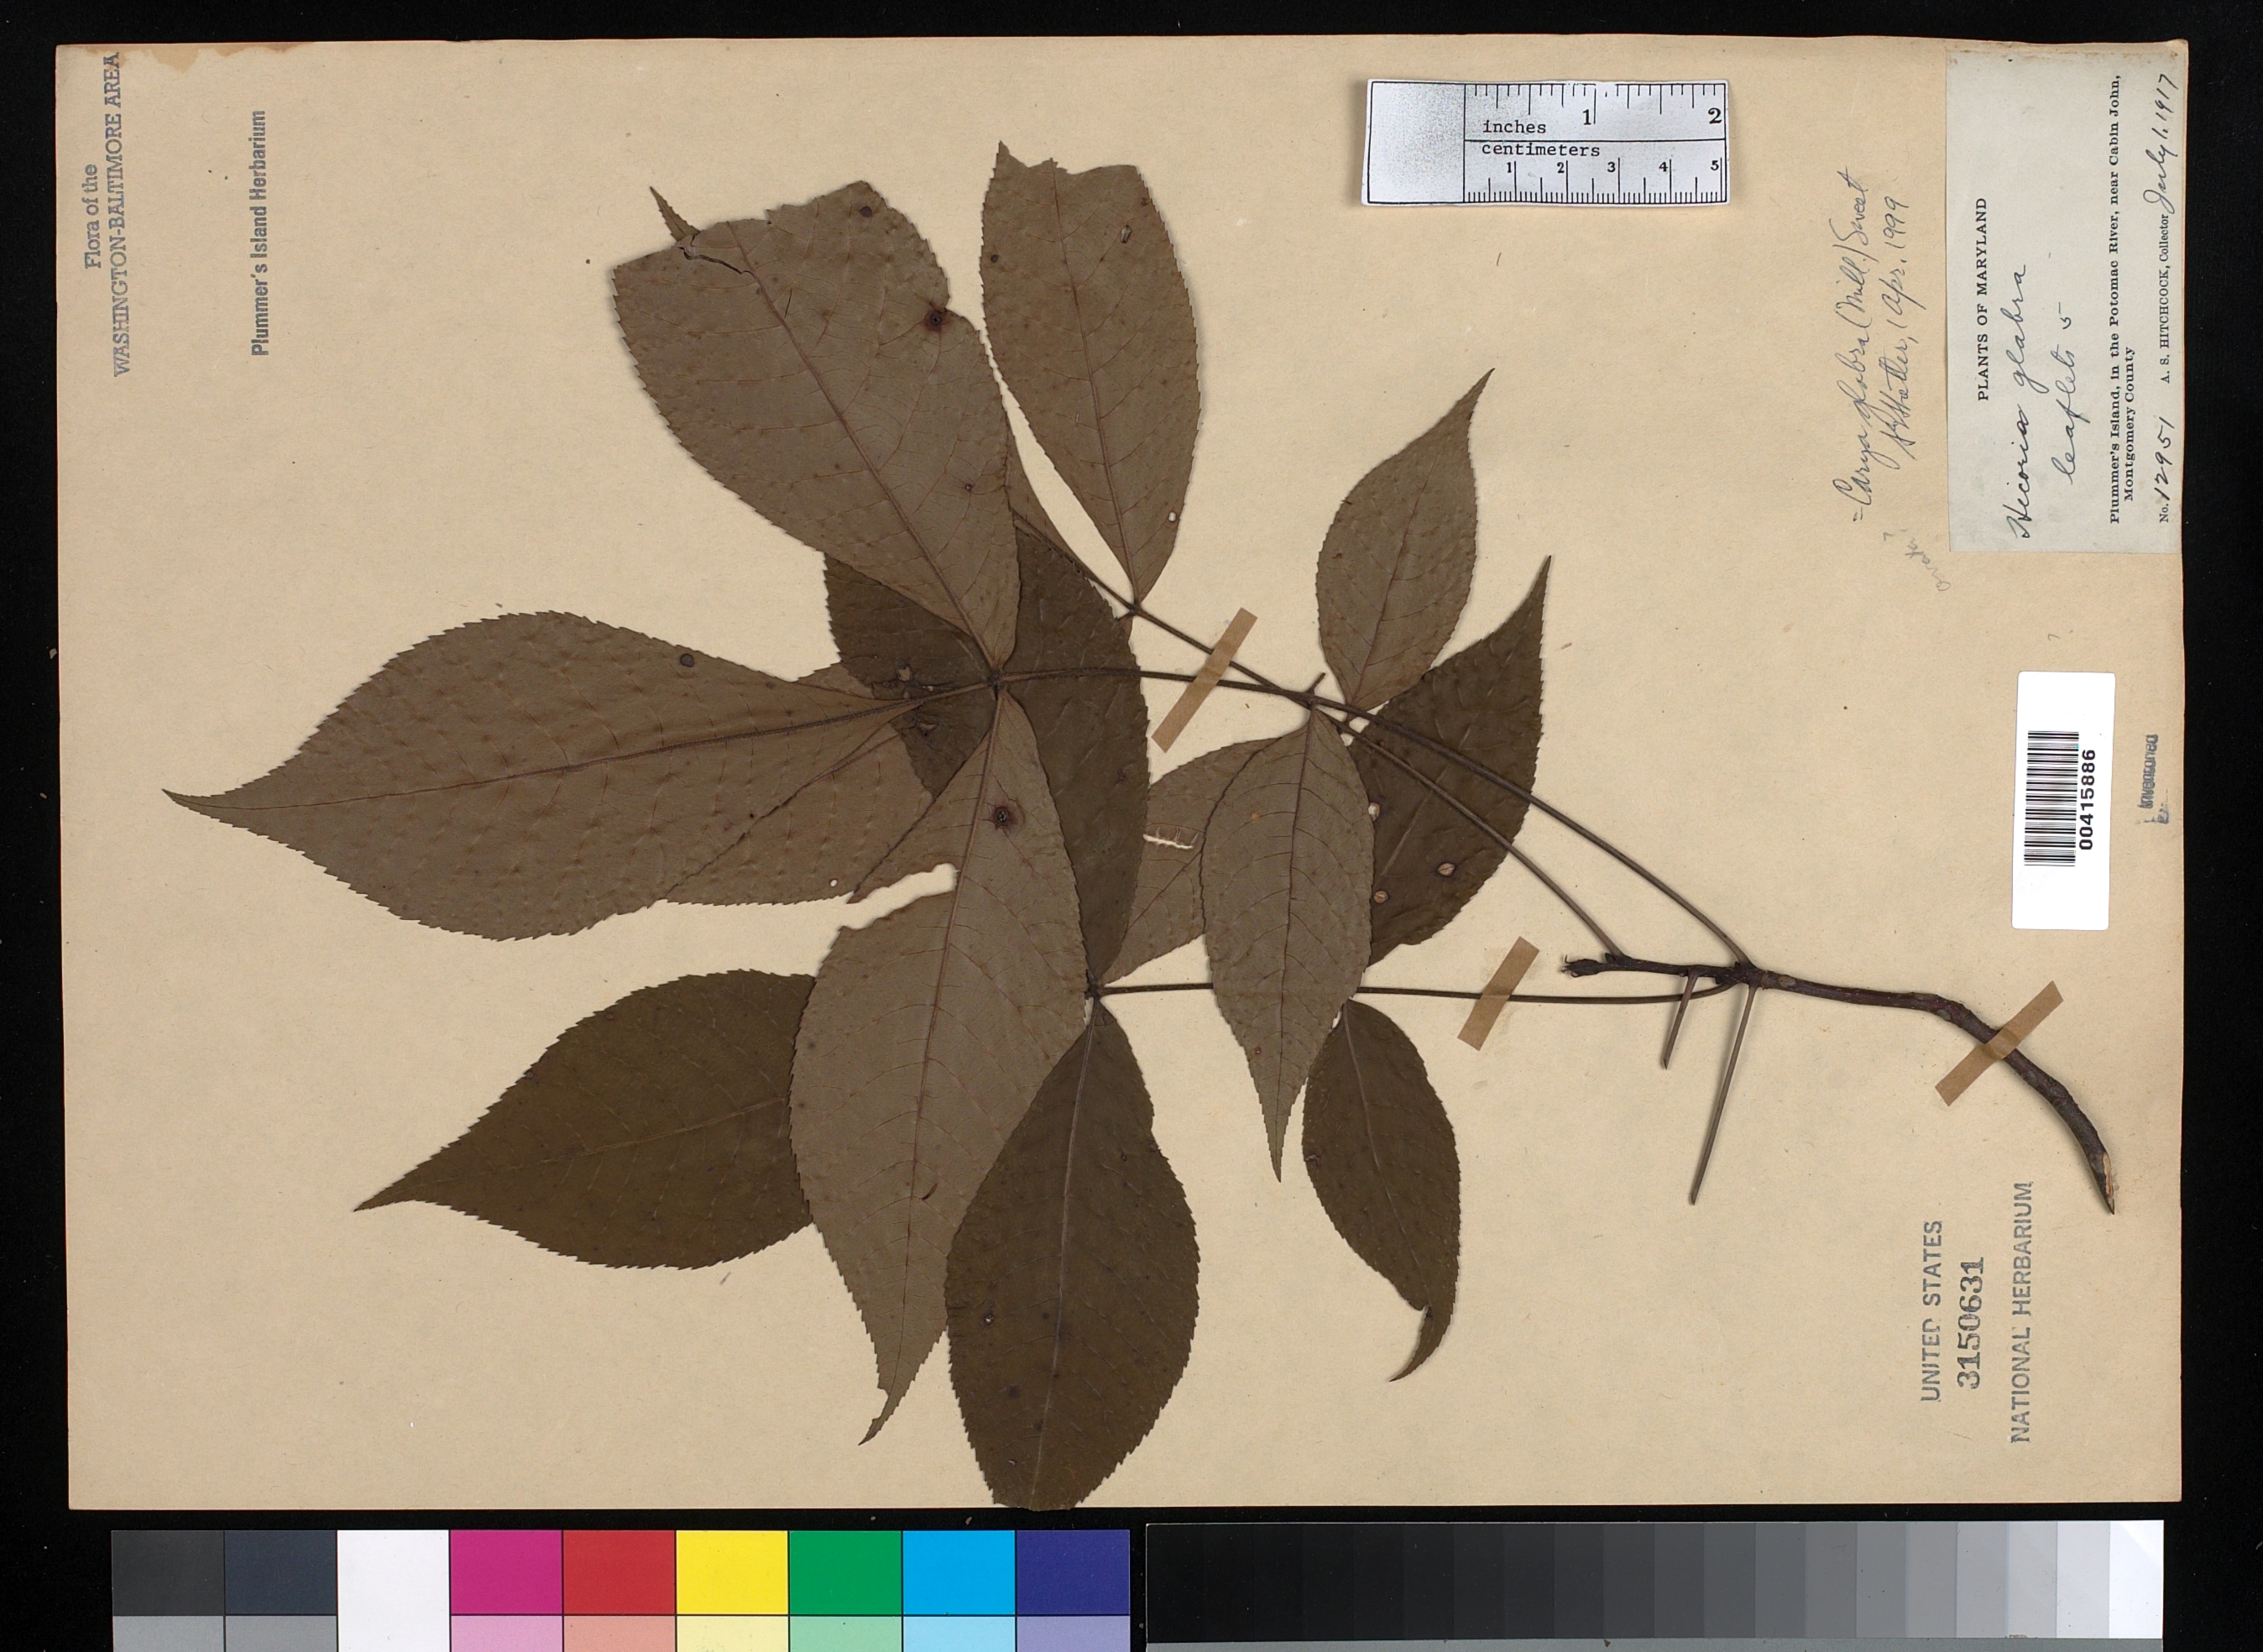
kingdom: Plantae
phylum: Tracheophyta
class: Magnoliopsida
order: Fagales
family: Juglandaceae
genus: Carya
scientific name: Carya glabra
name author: (Mill.) Sweet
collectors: A. S. Hitchcock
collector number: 12951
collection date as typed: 01 Jul 1917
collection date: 1917-07-01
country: United States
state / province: Maryland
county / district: Montgomery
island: Plummers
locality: Plummer's Island C. & O. Canal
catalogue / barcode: US 3150631